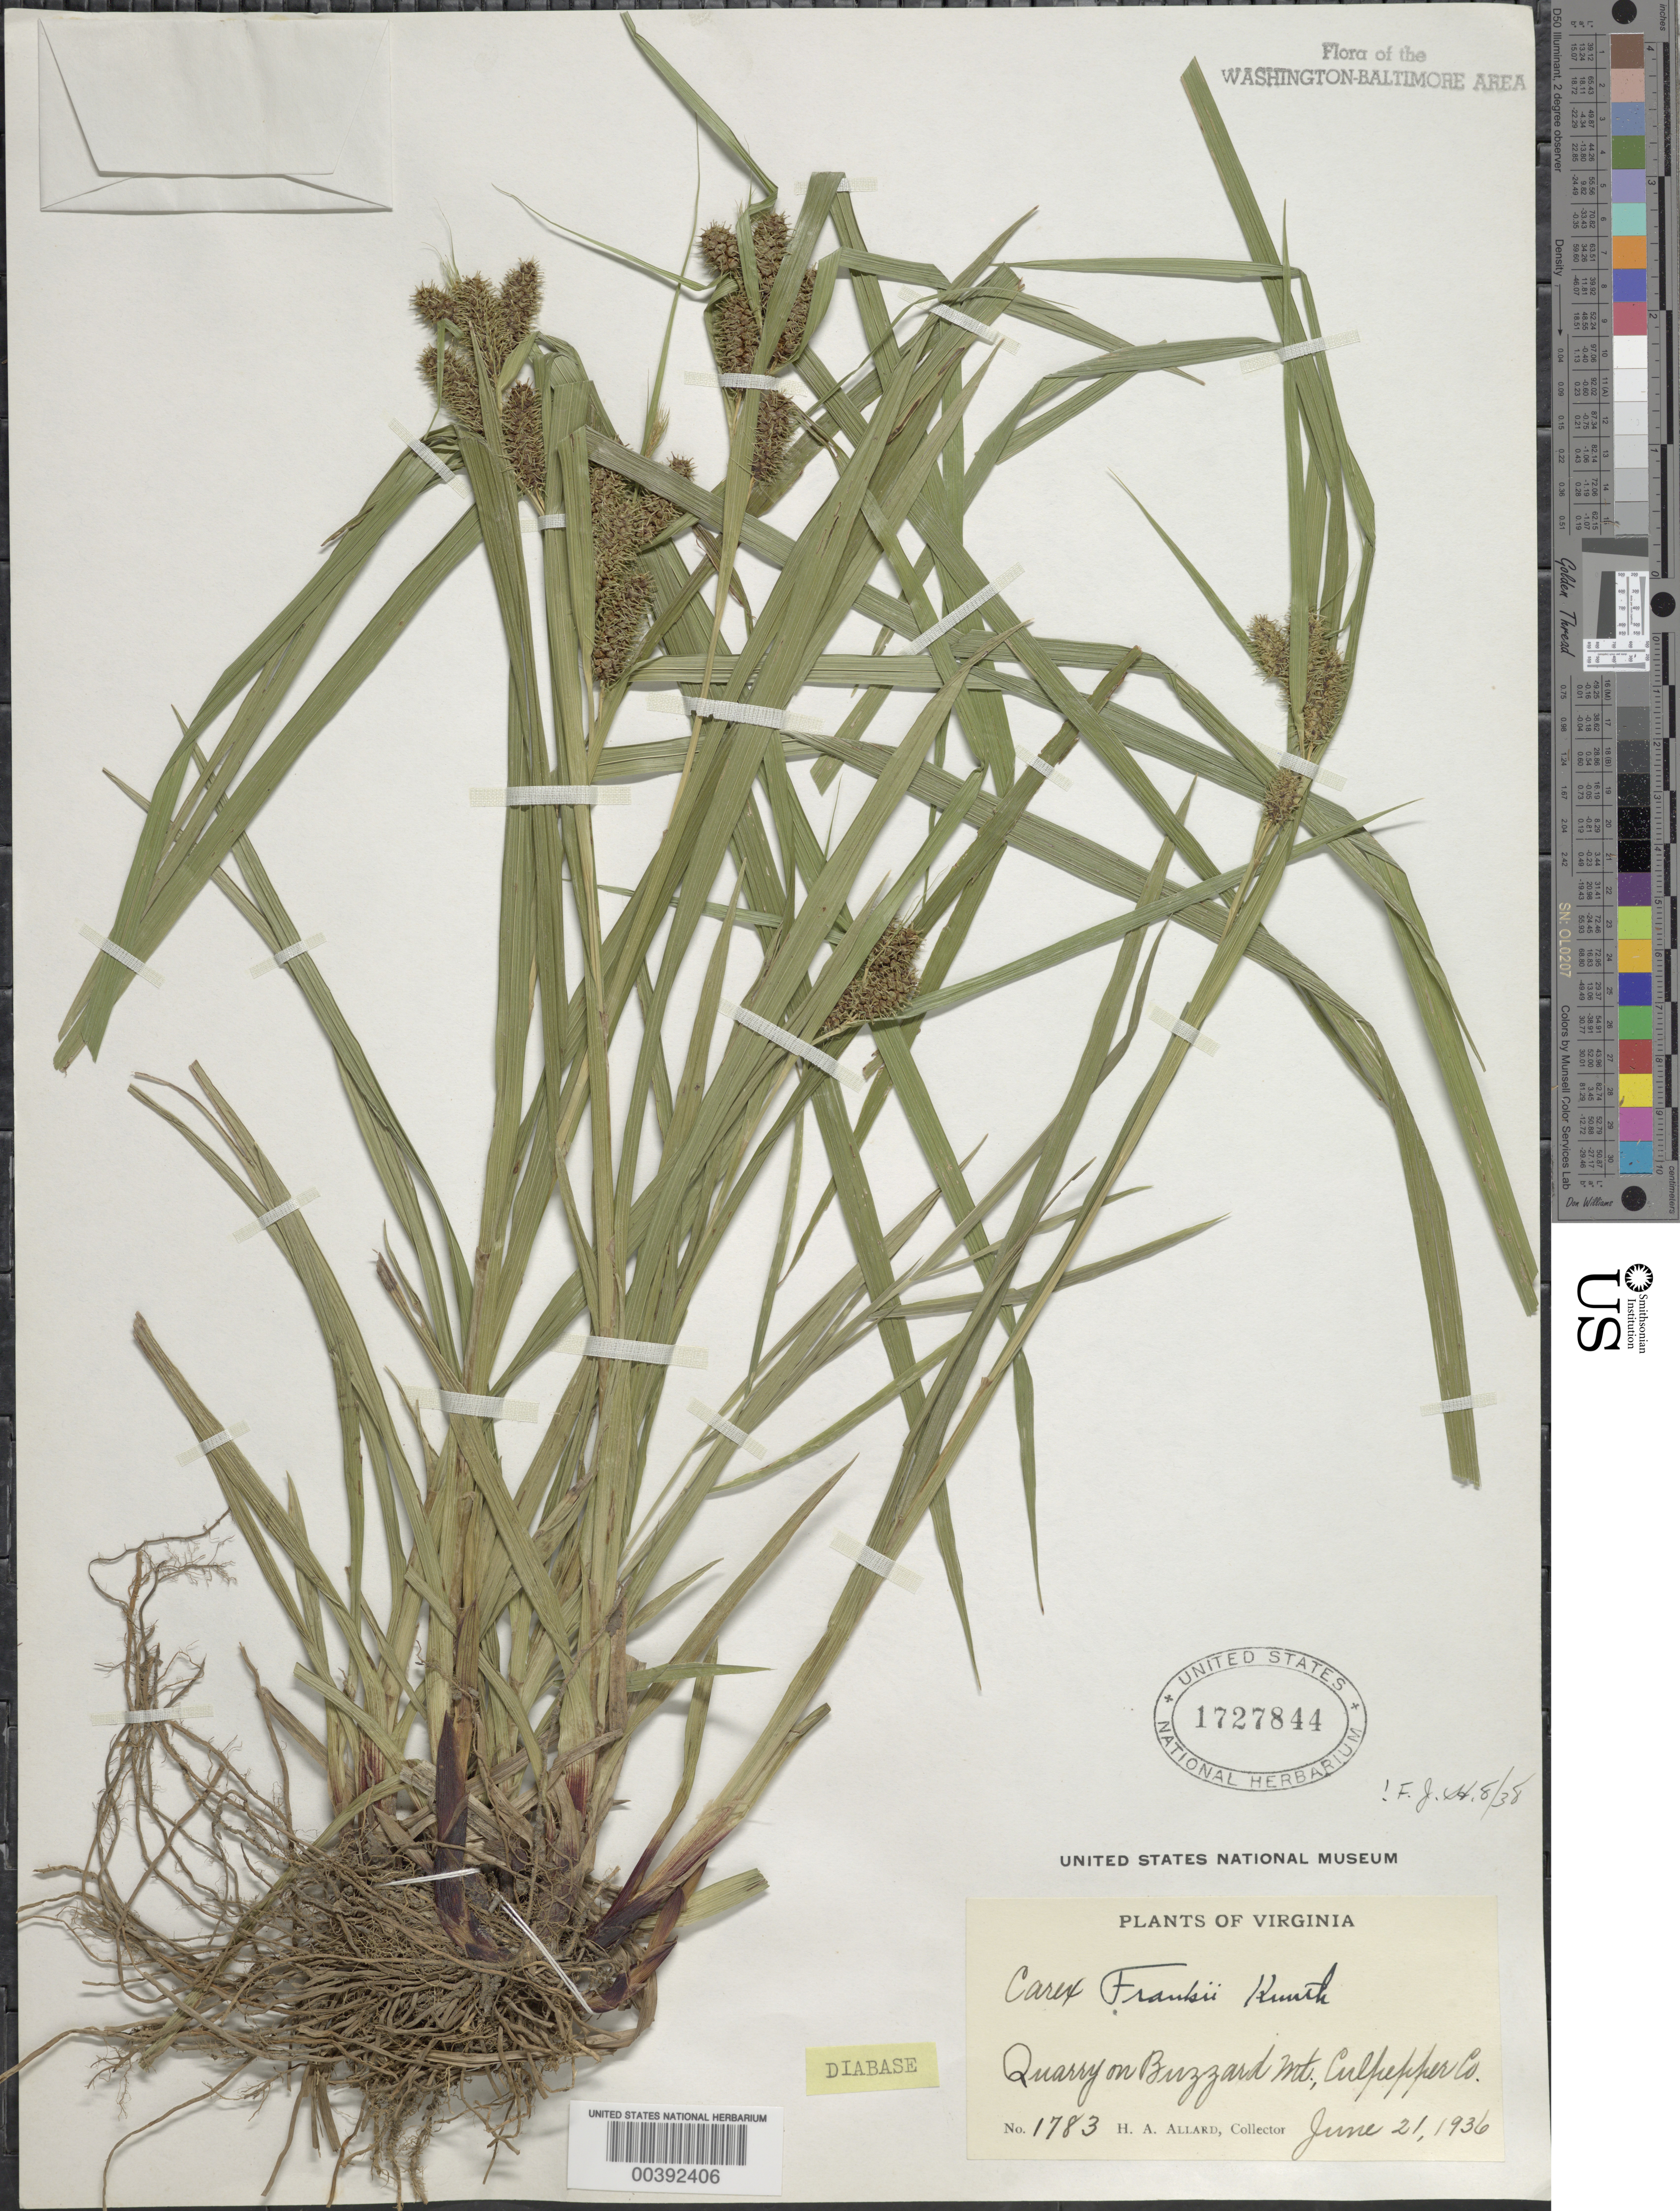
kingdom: Plantae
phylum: Tracheophyta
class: Liliopsida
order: Poales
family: Cyperaceae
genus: Carex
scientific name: Carex frankii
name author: Kunth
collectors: H. A. Allard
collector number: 1783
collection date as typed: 21 Jun 1936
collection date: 1936-06-21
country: United States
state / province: Virginia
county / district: Culpeper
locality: Buzzard Mountain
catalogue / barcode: US 1727844